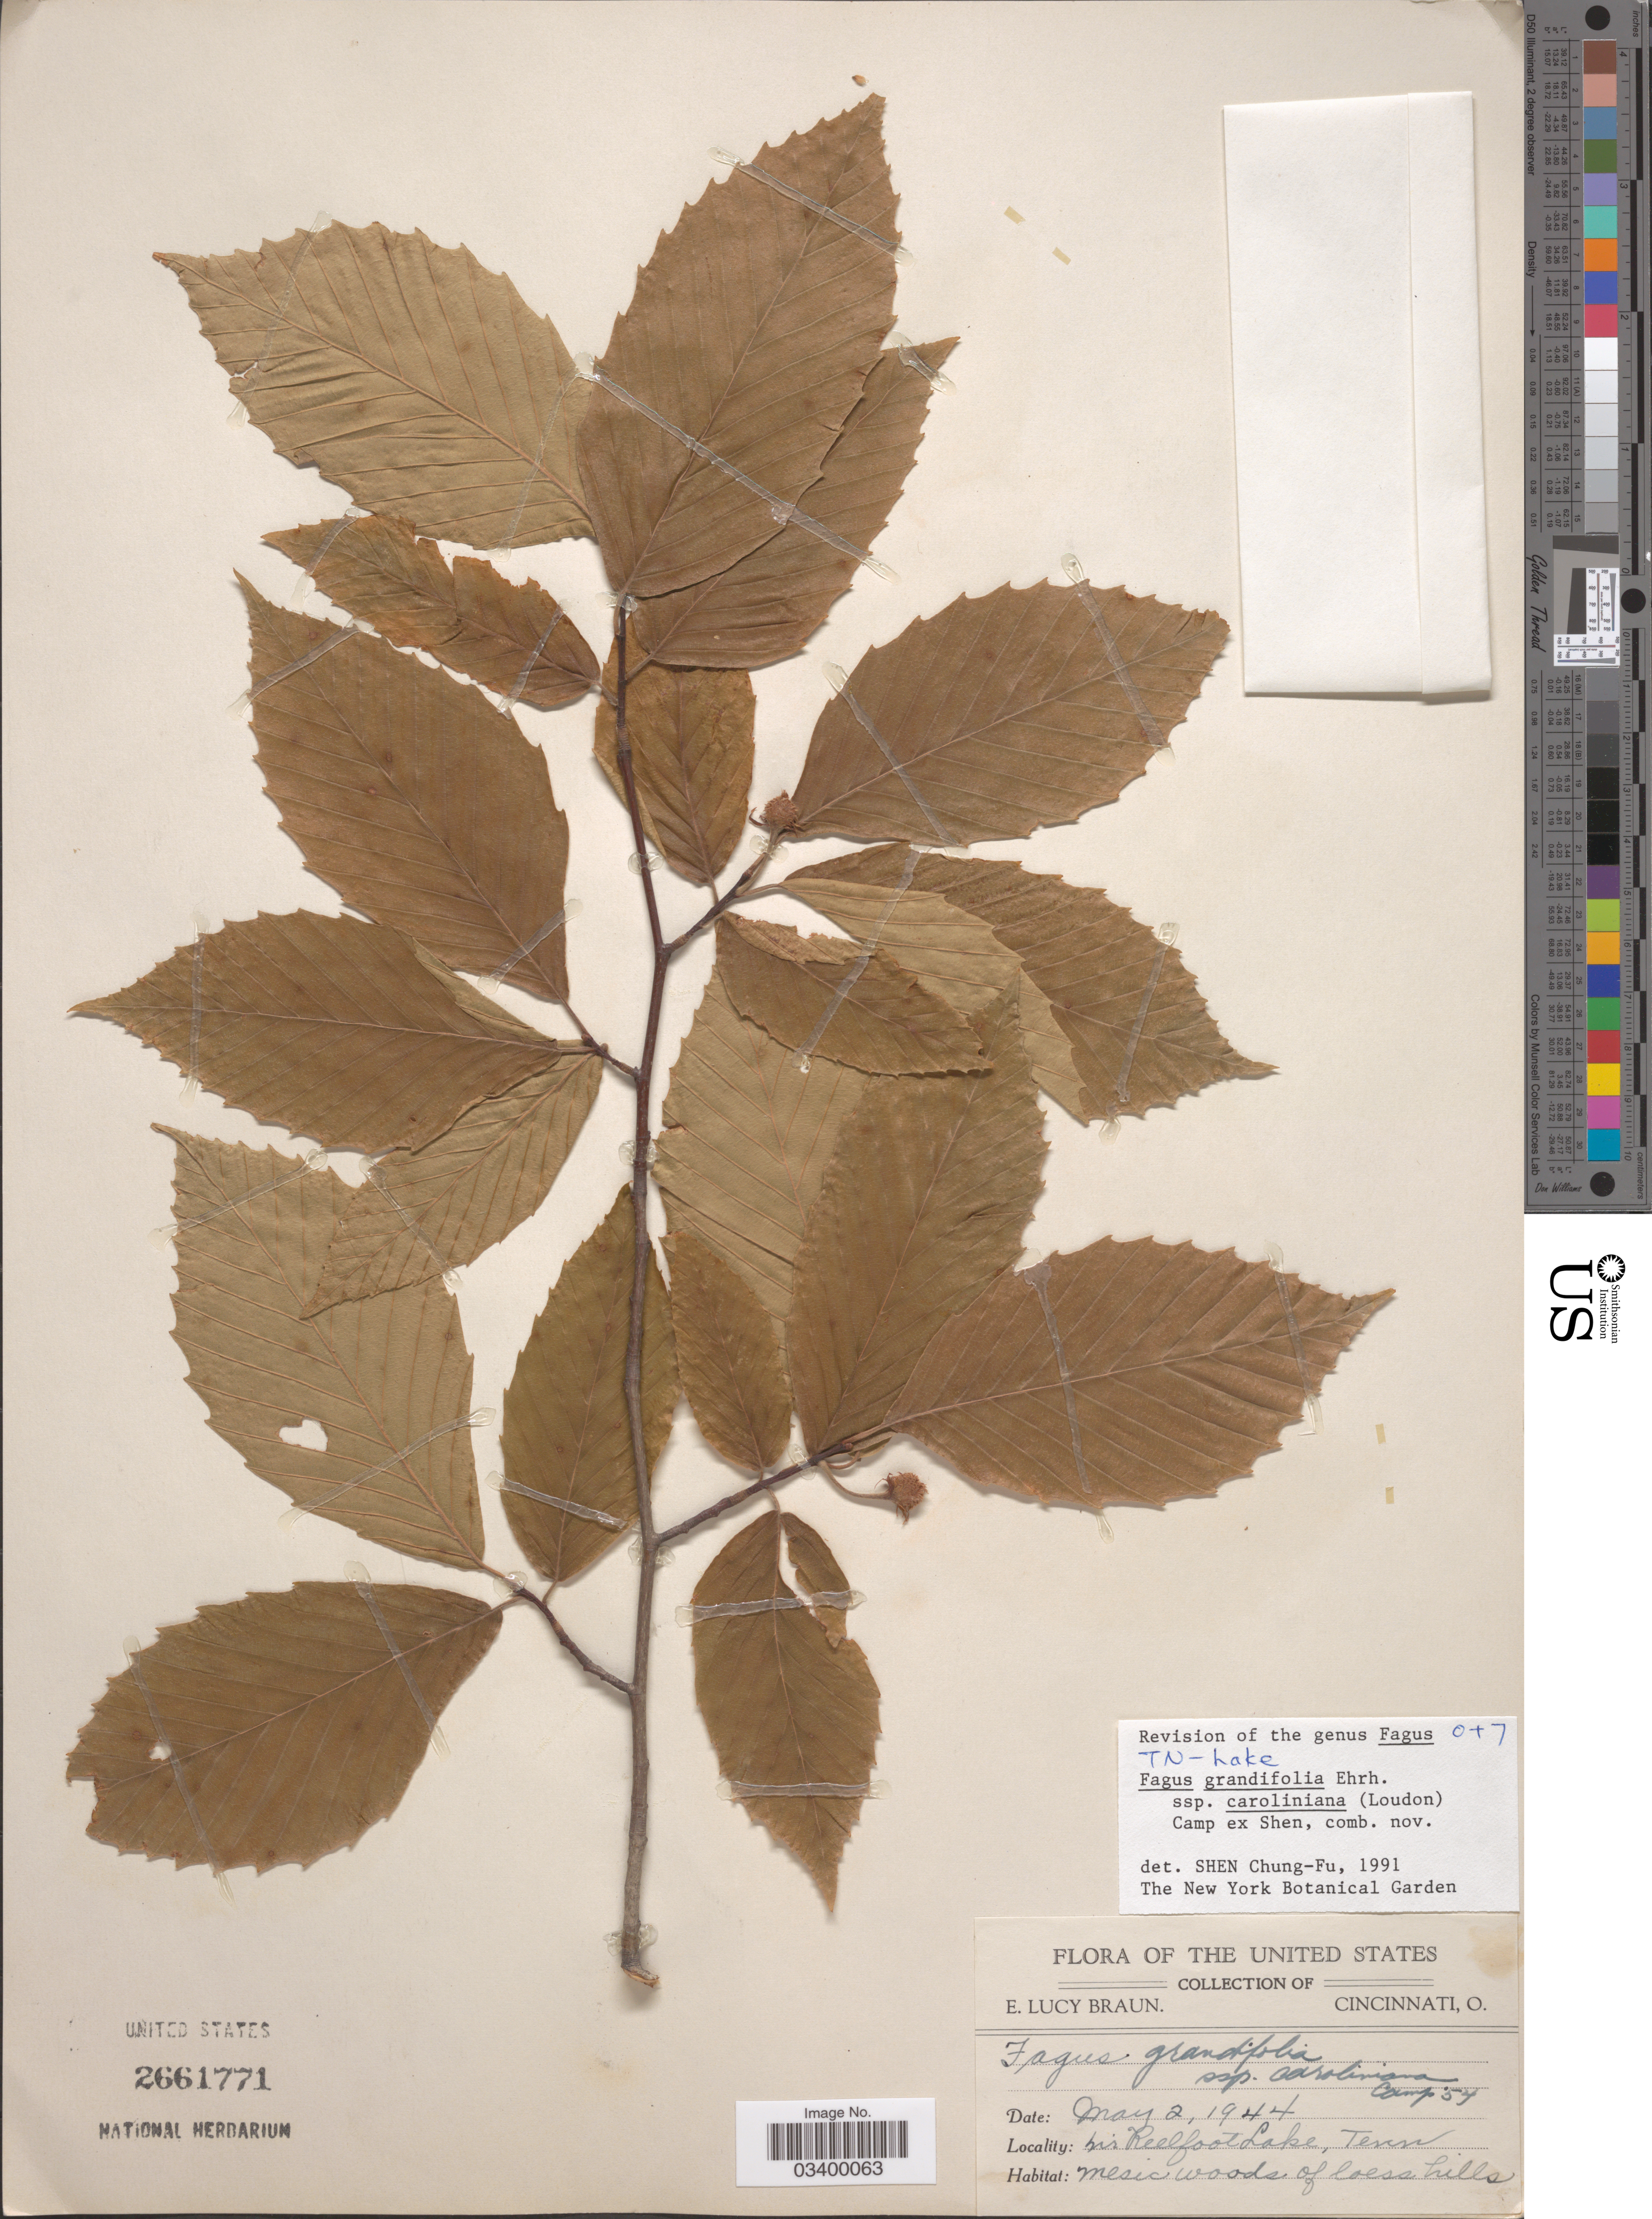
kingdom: Plantae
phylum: Tracheophyta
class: Magnoliopsida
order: Fagales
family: Fagaceae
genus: Fagus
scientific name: Fagus grandifolia subsp. caroliniana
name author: (Loudon) Fernald & Rehder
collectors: E. L. Braun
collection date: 1944-05-02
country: United States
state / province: Tennessee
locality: N'r Reelfoot Lake.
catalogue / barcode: US 2661771